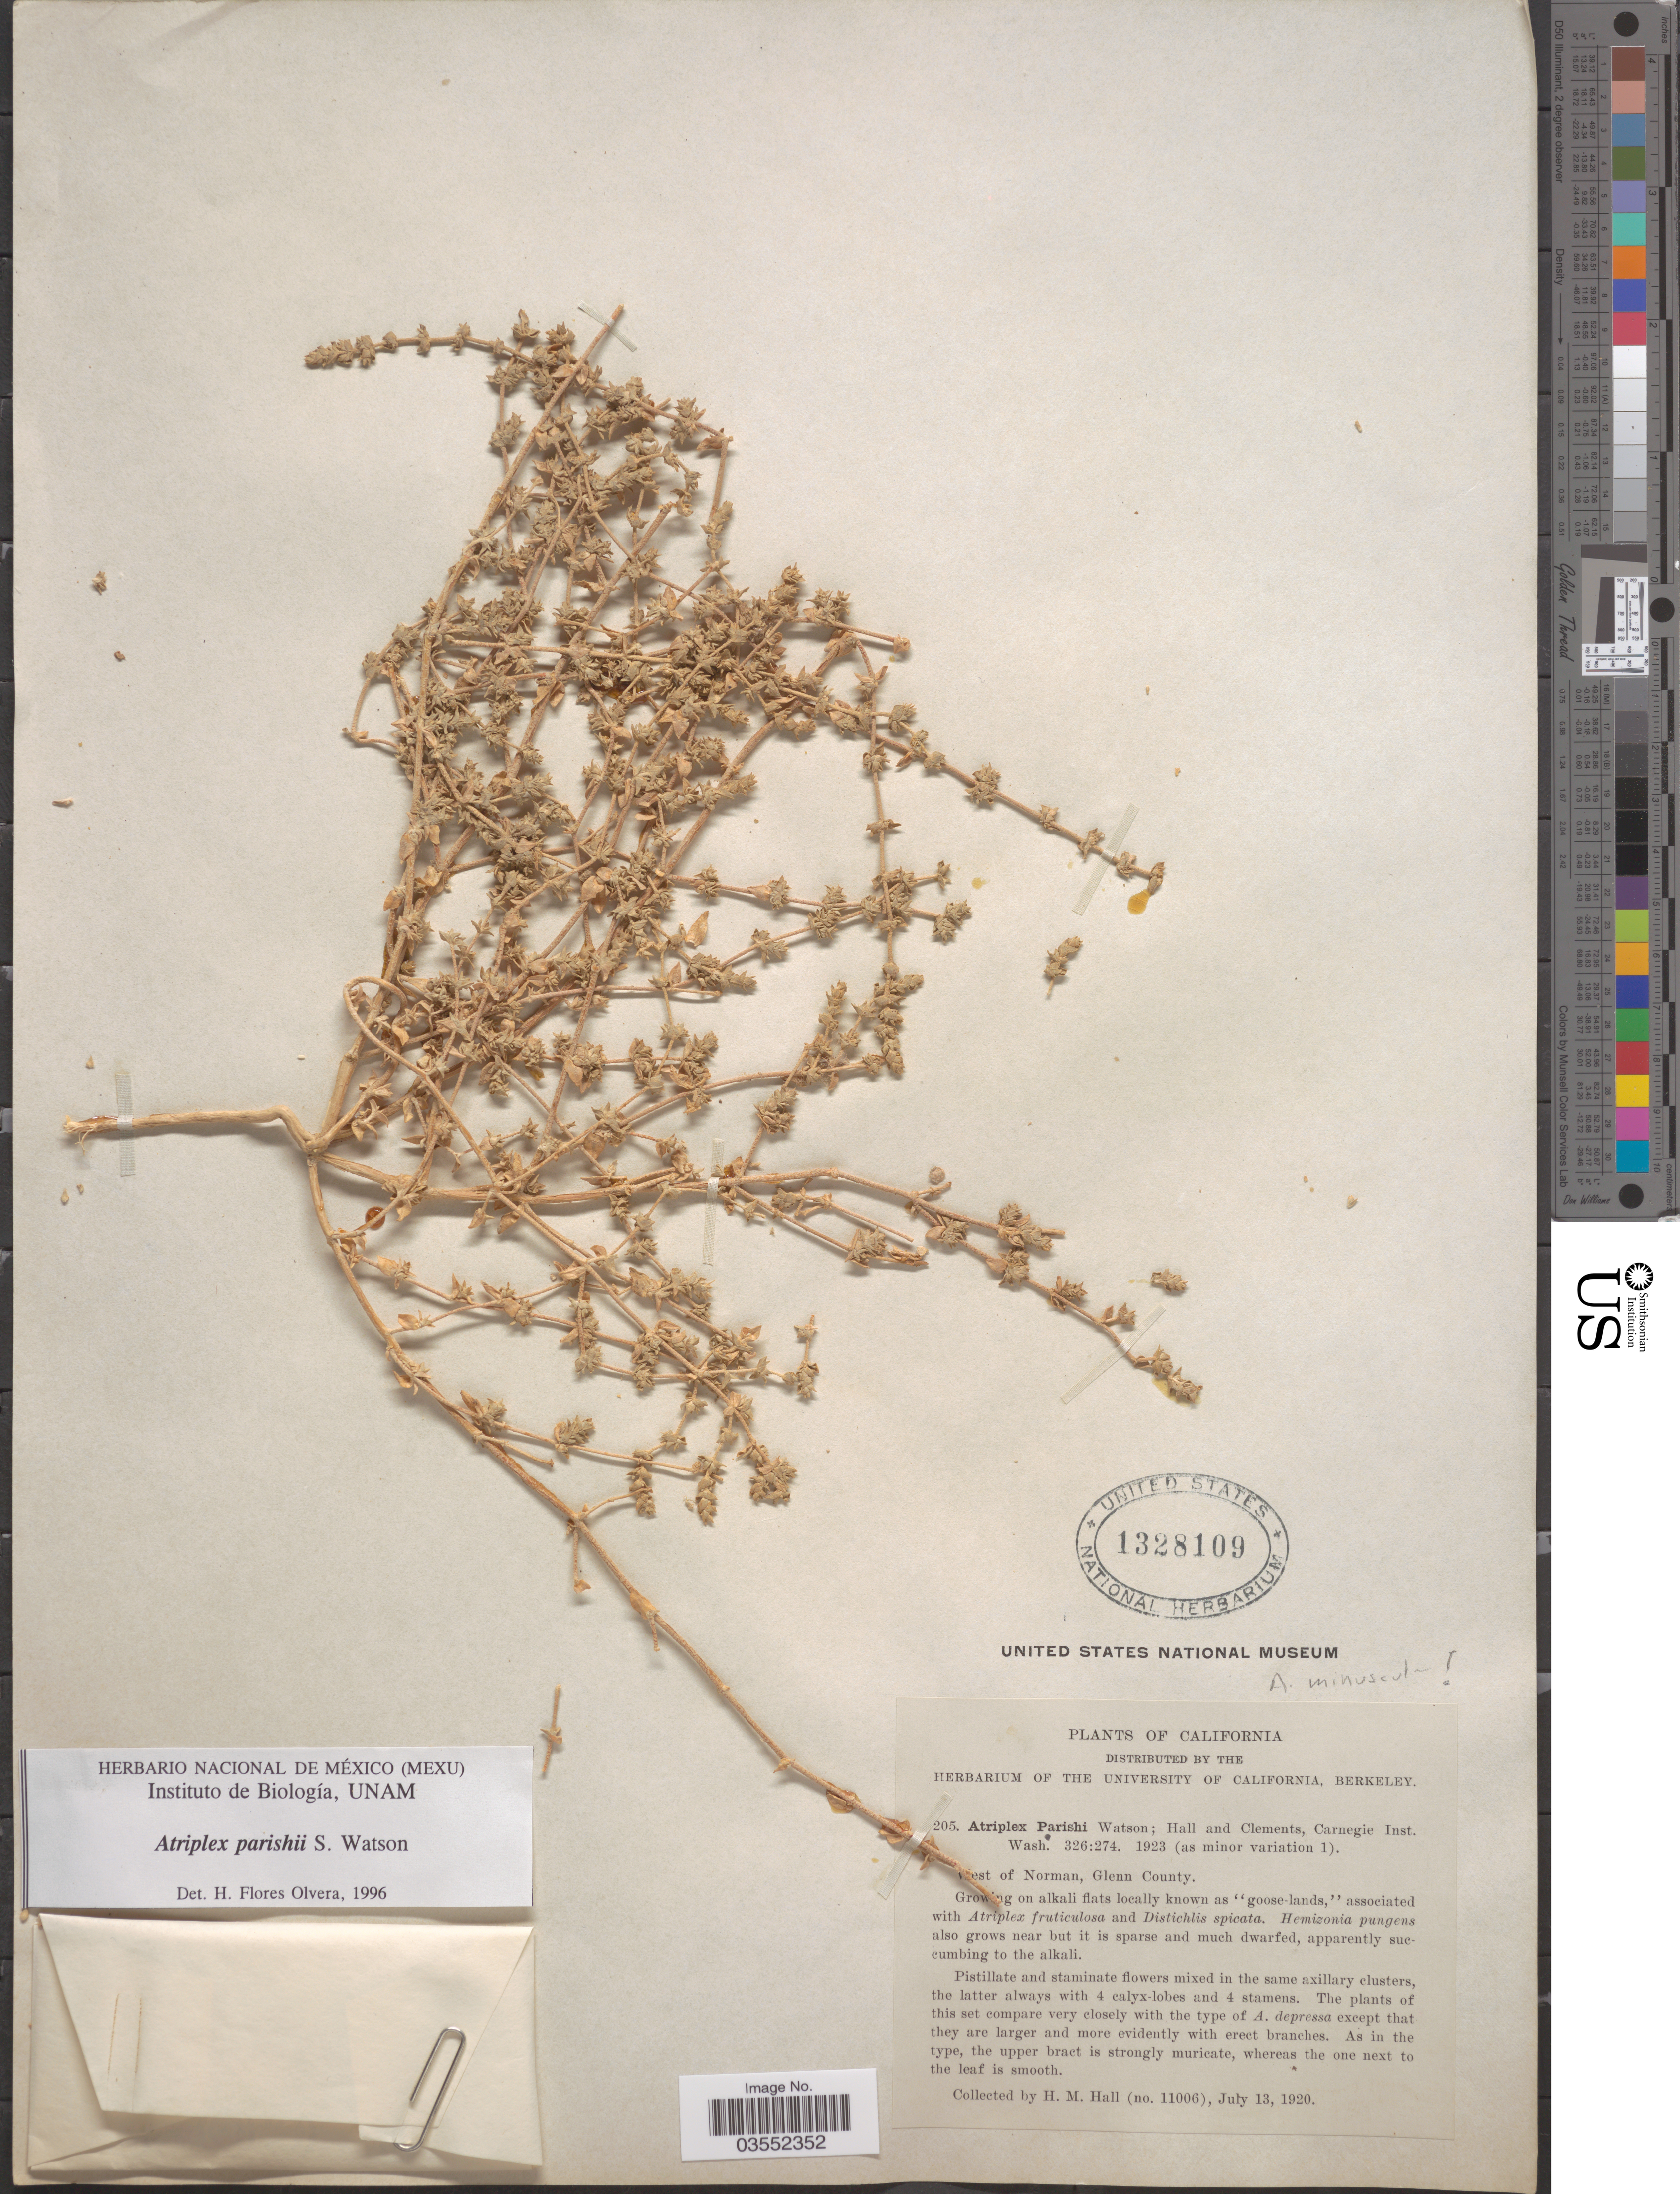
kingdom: Plantae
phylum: Tracheophyta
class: Magnoliopsida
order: Caryophyllales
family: Amaranthaceae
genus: Atriplex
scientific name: Atriplex parishii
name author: S. Watson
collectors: H. M. Hall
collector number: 11006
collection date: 1920-07-13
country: United States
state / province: California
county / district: Glenn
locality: West of Norman, Glenn County.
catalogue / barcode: US 1328109